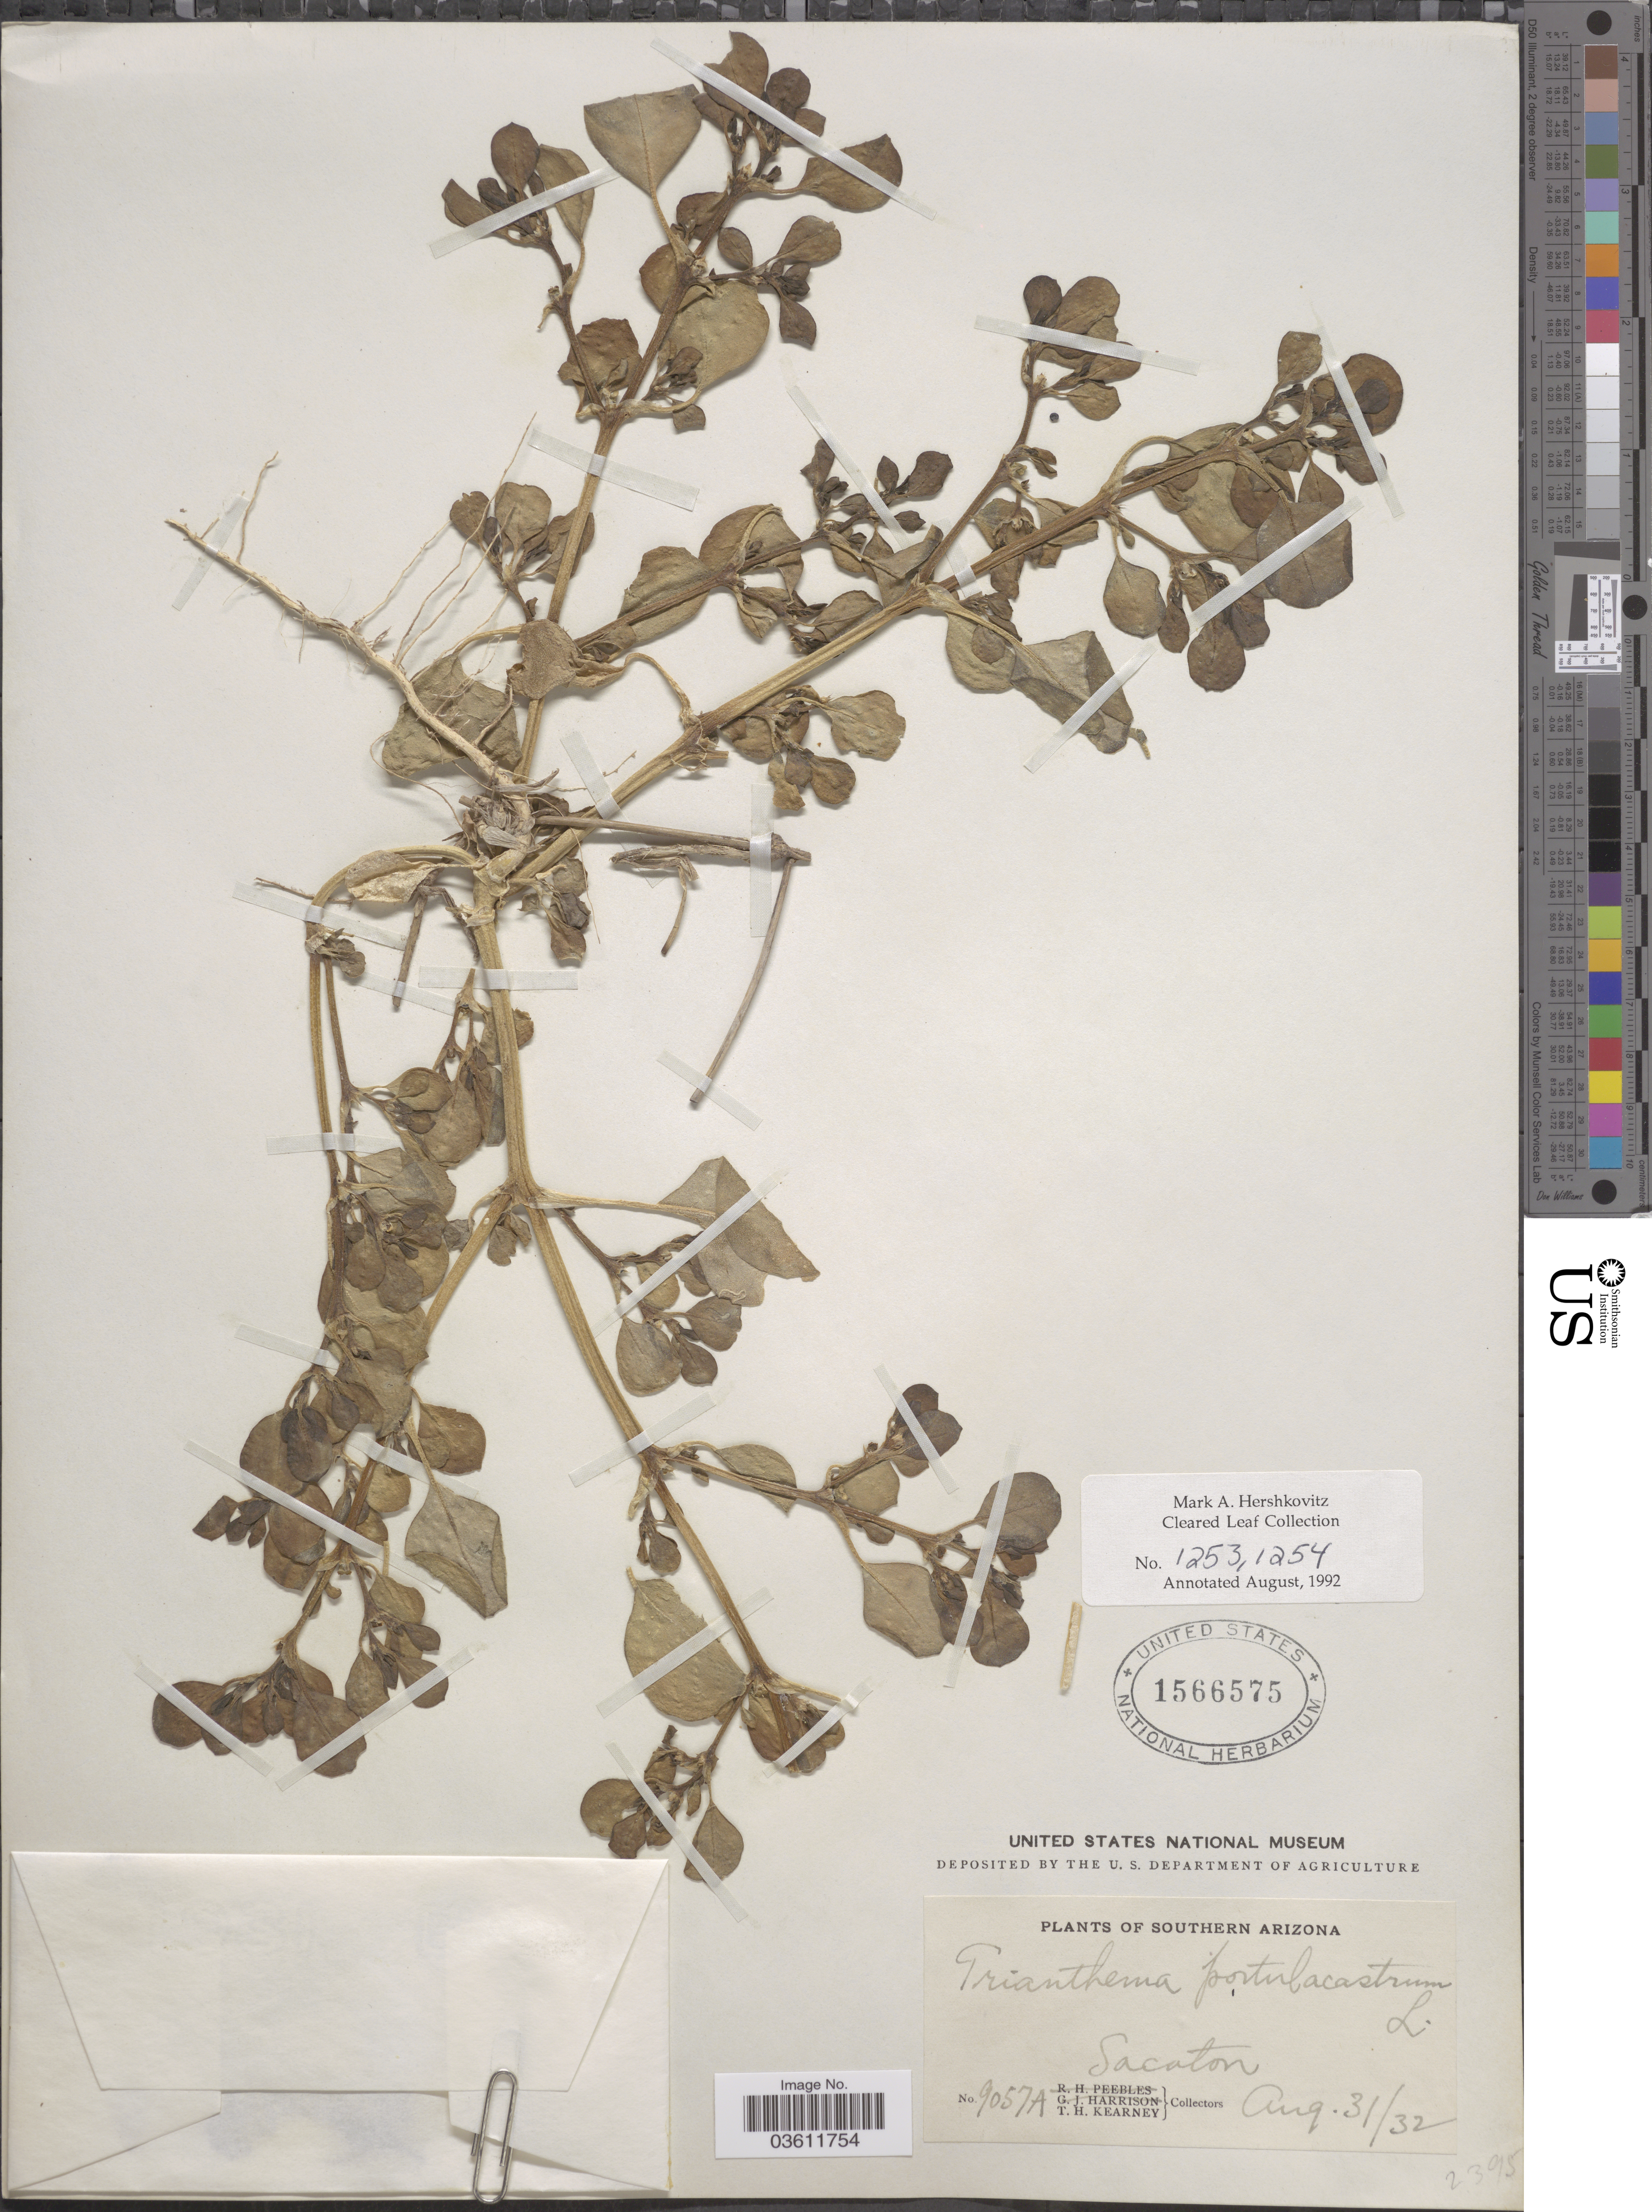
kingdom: Plantae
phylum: Tracheophyta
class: Magnoliopsida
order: Caryophyllales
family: Aizoaceae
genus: Trianthema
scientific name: Trianthema portulacastrum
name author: L.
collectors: T. H. Kearney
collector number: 9057A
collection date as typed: Transcribed d/m/y: /8/31 to /8/32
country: United States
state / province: Arizona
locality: Southern Arizona. Sacaton.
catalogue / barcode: US 1566575